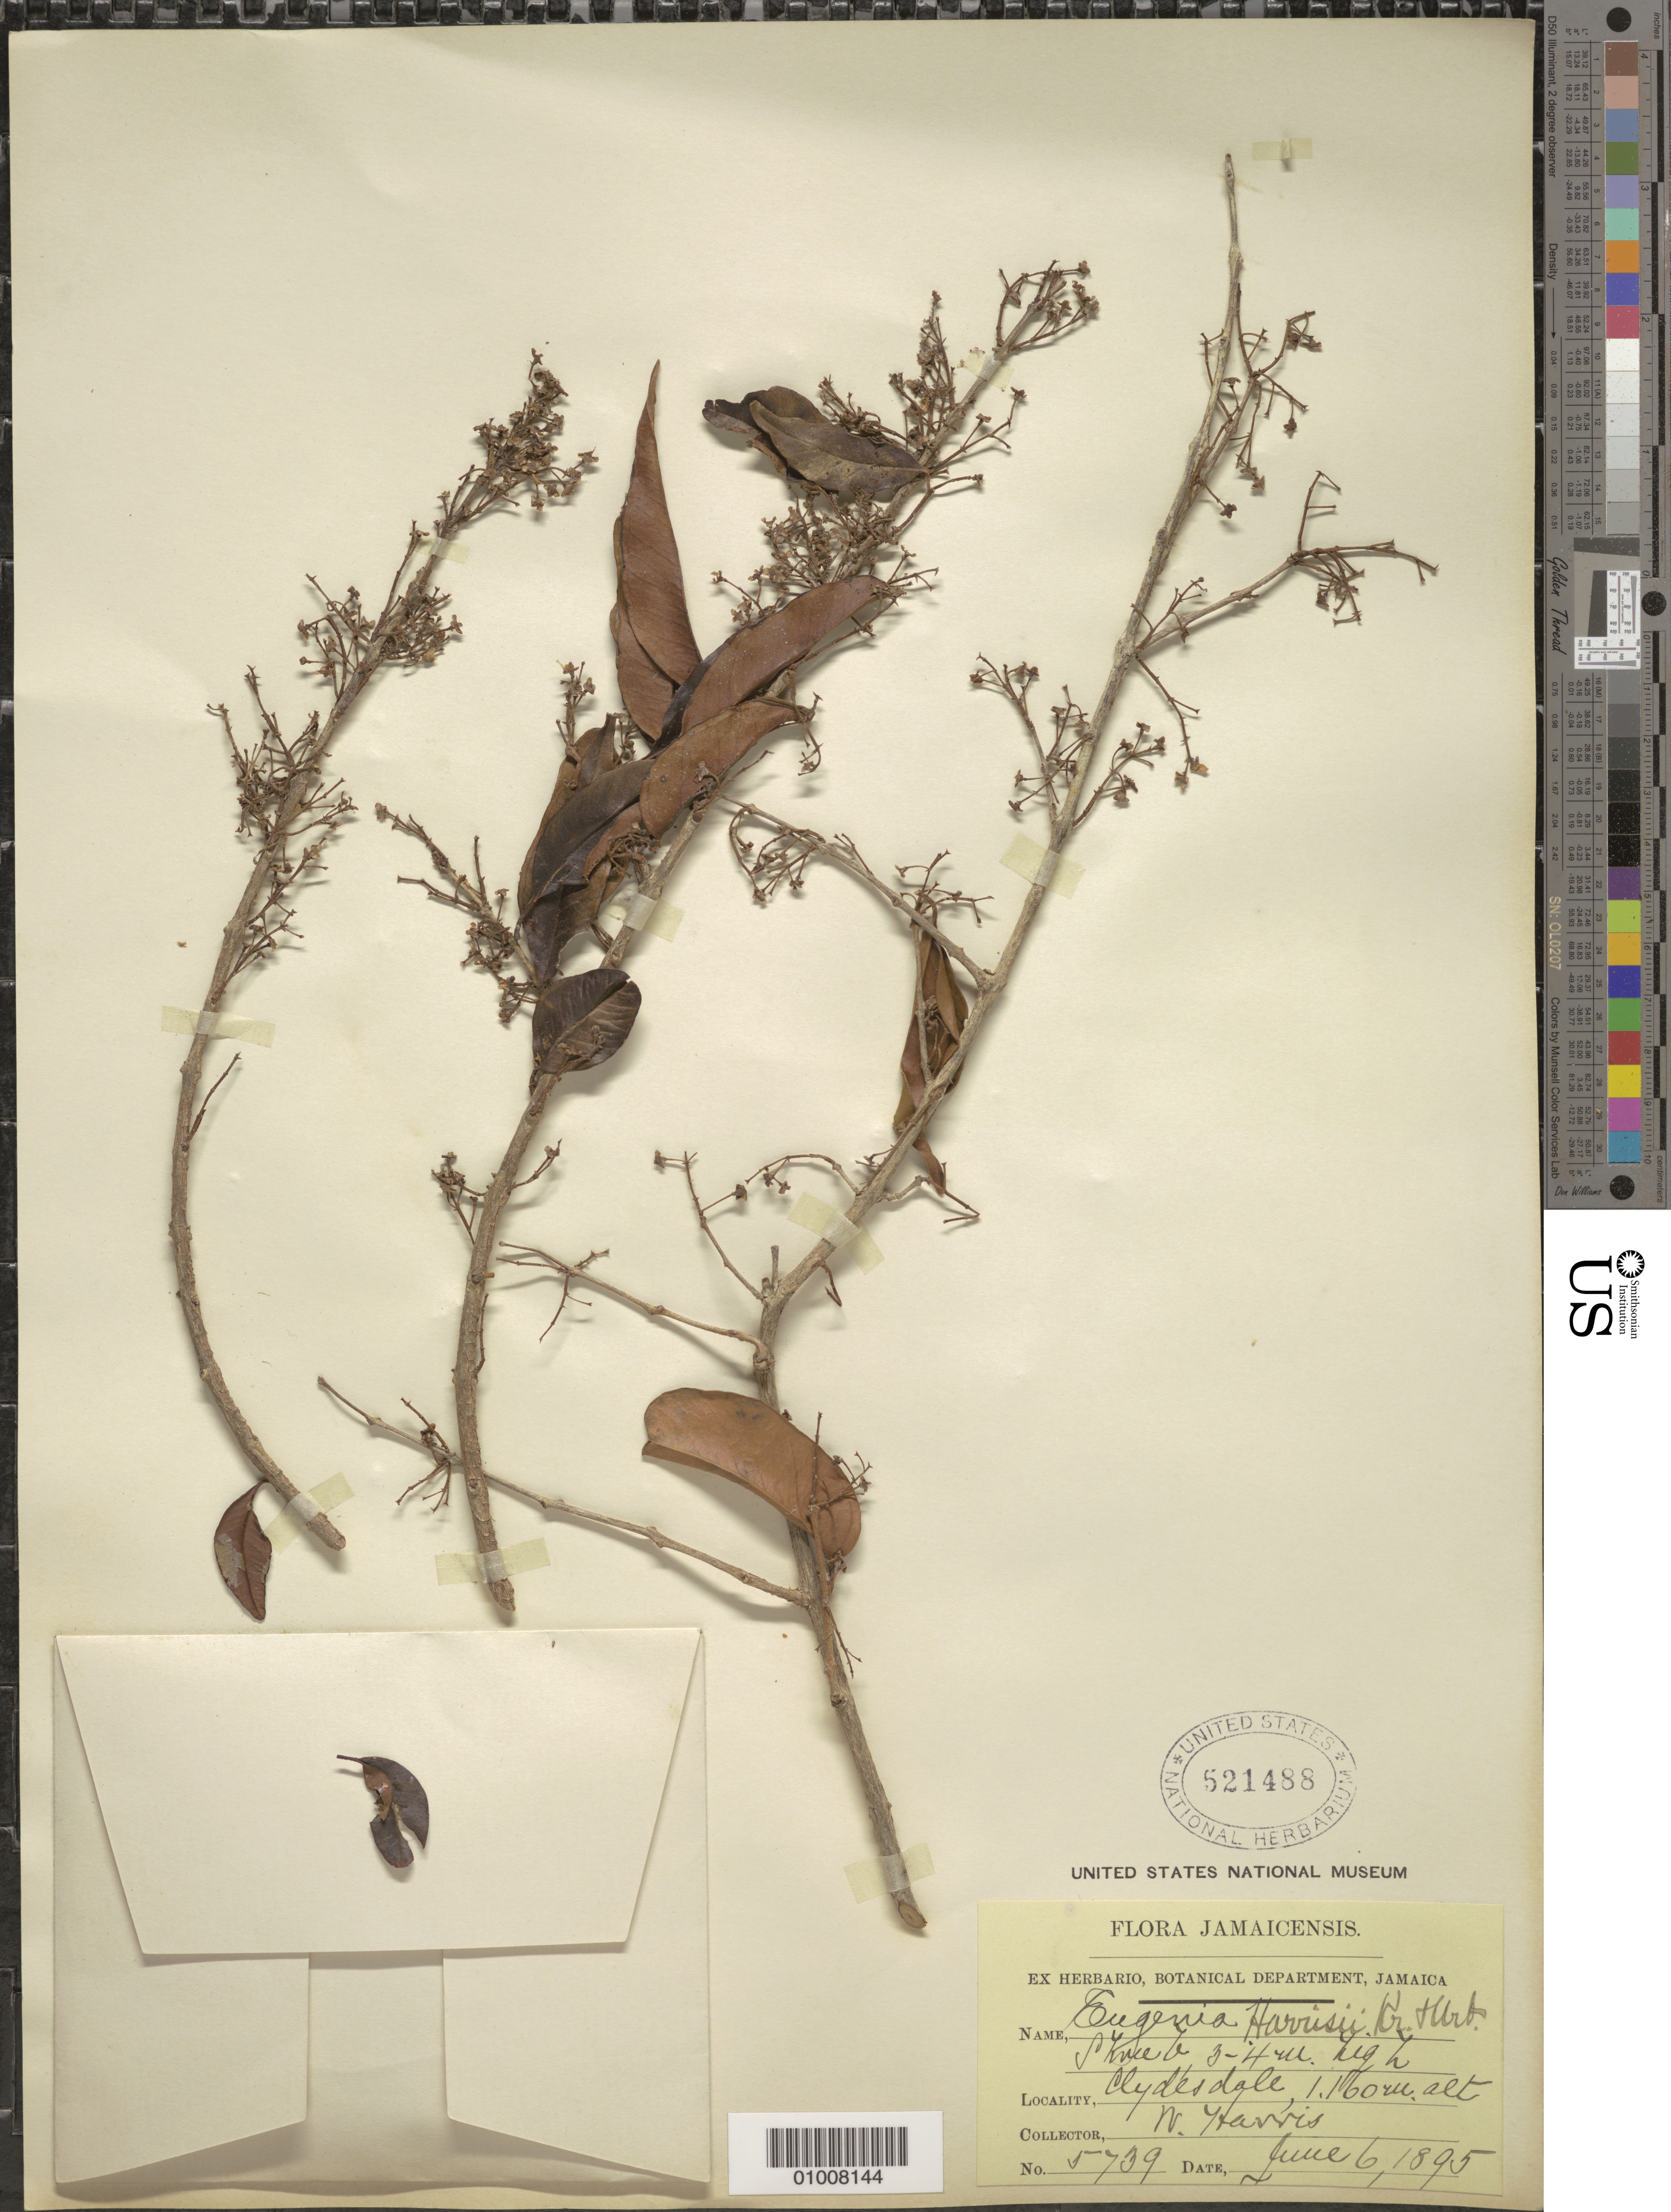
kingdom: Plantae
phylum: Tracheophyta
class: Magnoliopsida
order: Myrtales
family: Myrtaceae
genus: Eugenia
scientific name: Eugenia harrisii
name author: Krug & Urb.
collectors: W. Harris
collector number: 5739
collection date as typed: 06 Jun 1895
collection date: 1895-06-06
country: Jamaica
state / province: Saint Andrew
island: Jamaica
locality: Clydesdale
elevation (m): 1160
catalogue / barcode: US 521488